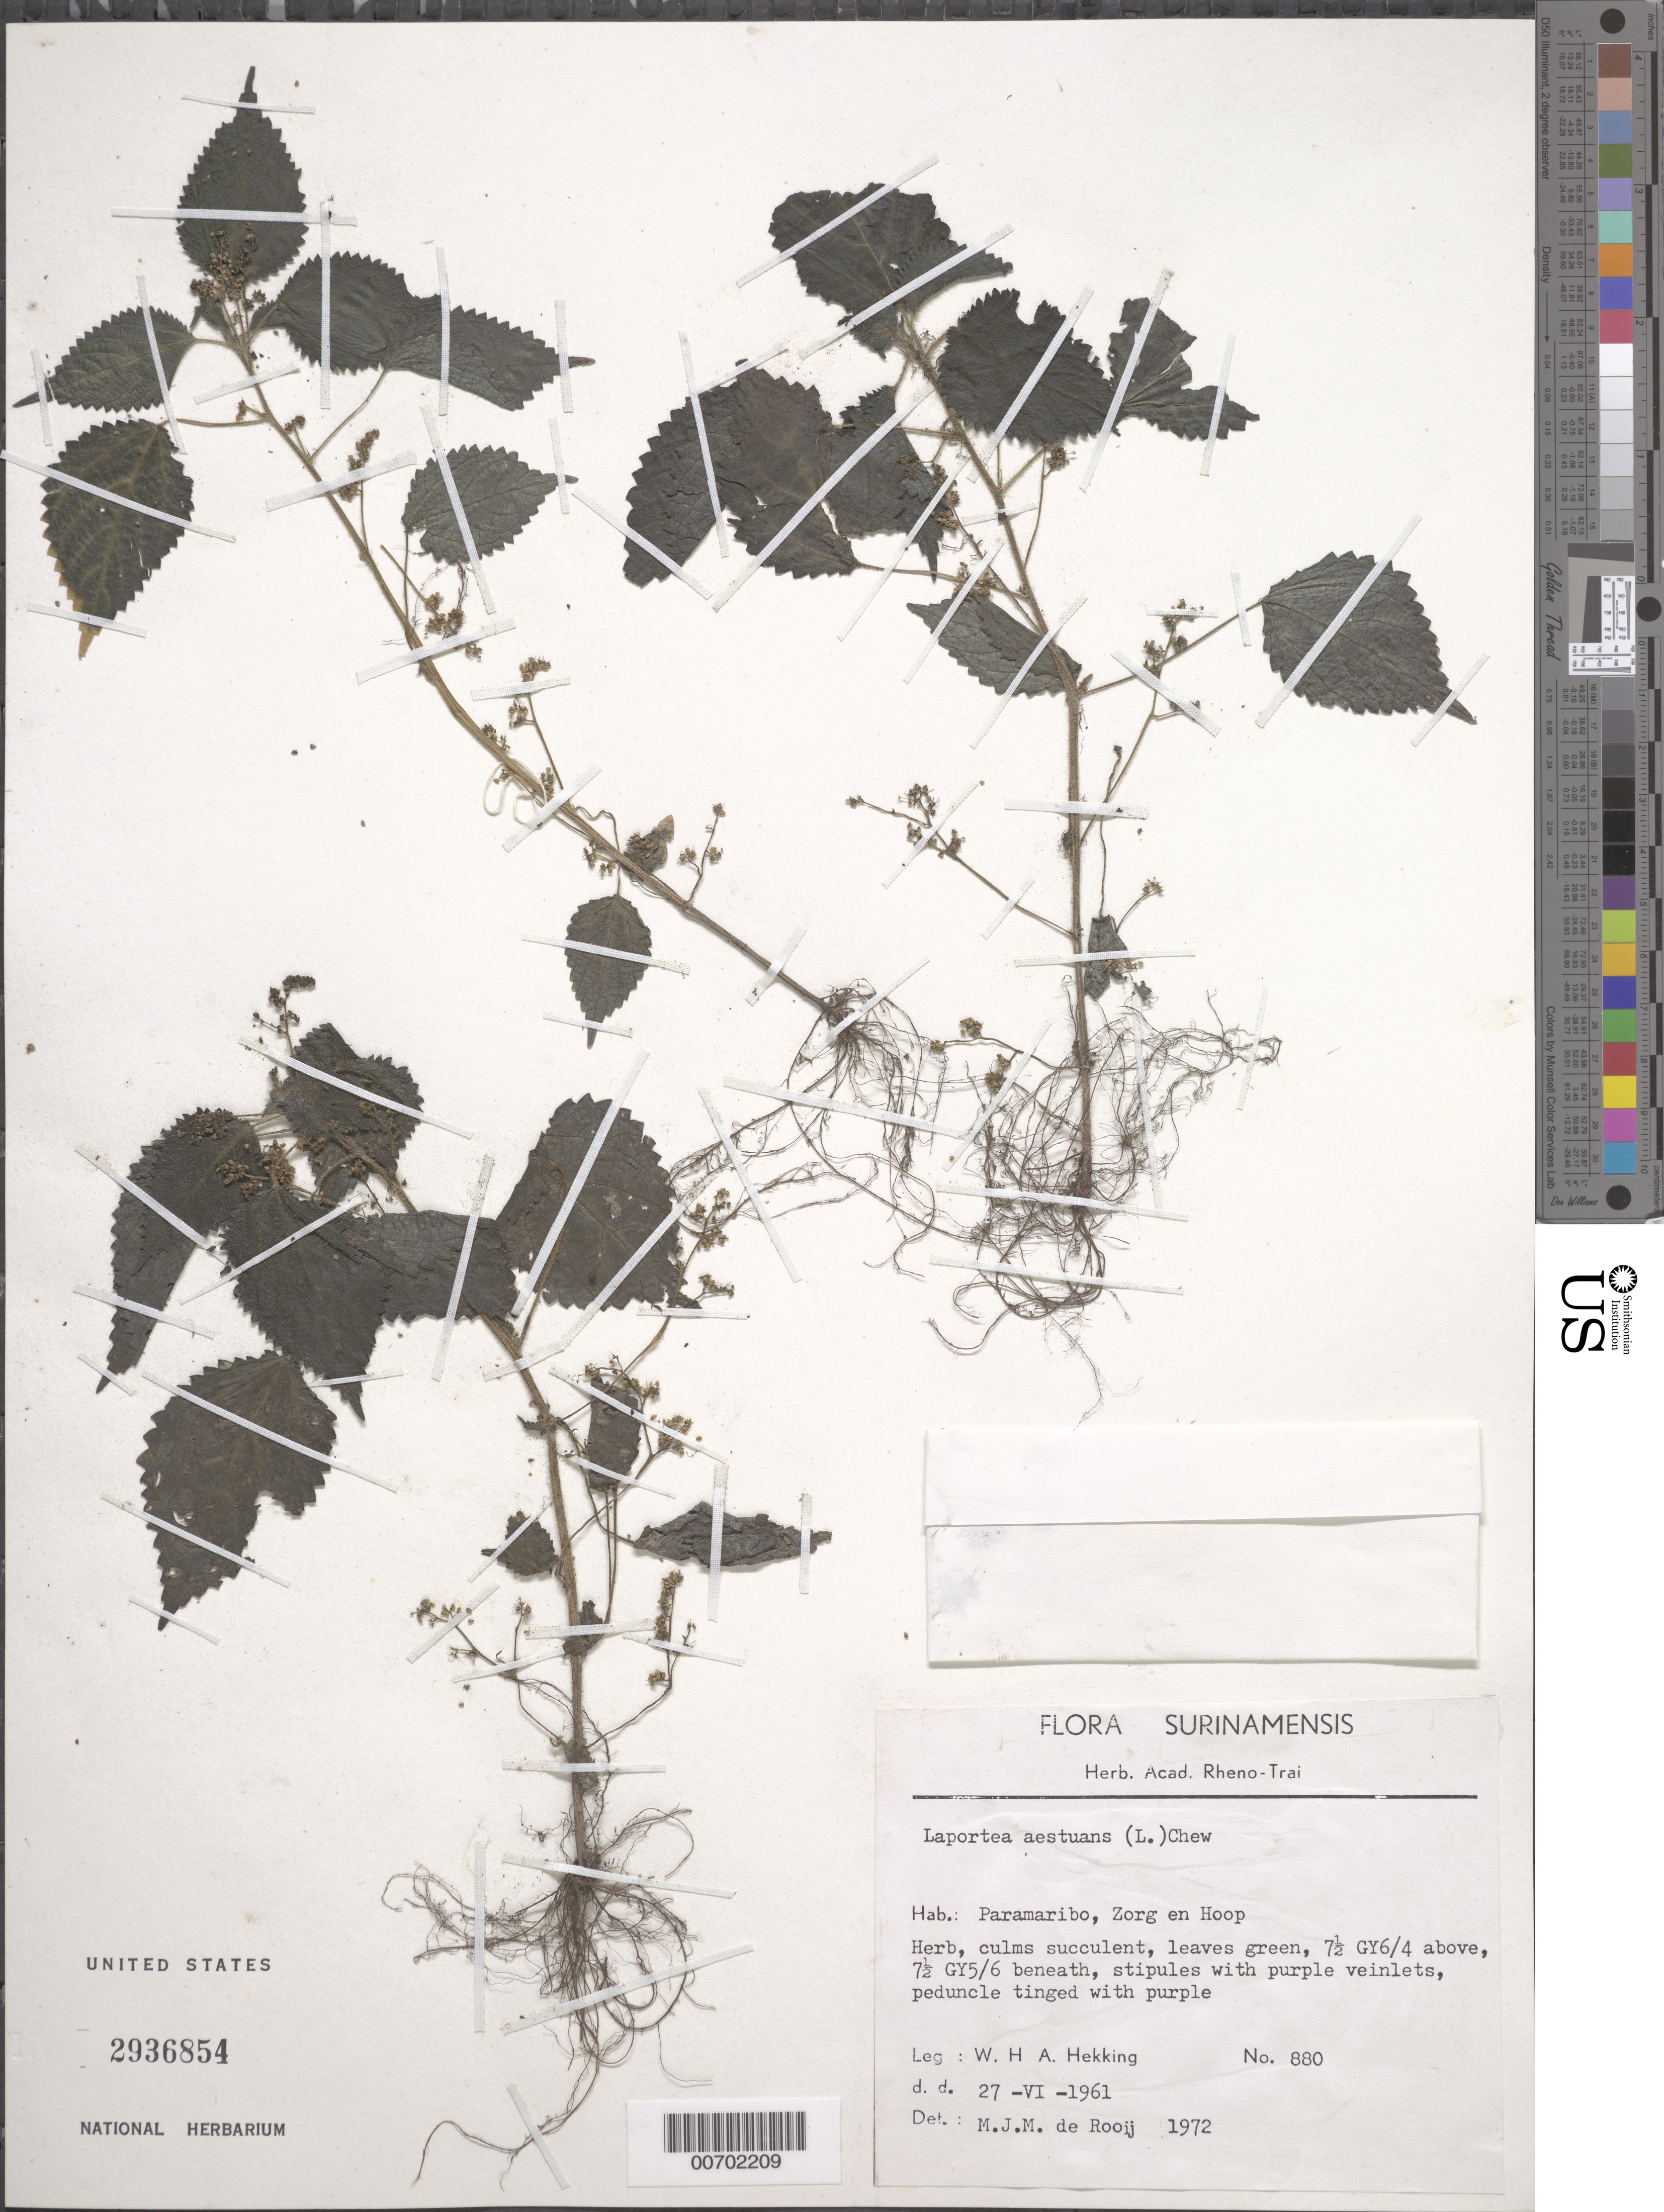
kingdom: Plantae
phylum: Tracheophyta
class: Magnoliopsida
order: Rosales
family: Urticaceae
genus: Laportea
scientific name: Laportea aestuans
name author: (L.) Chew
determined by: de Rooij, M. J. M.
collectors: W. H. A. Hekking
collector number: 880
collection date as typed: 27-Jun-61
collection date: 1961-06-27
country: Suriname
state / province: Paramaribo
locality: Zorg en Hoop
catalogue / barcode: US 2936854